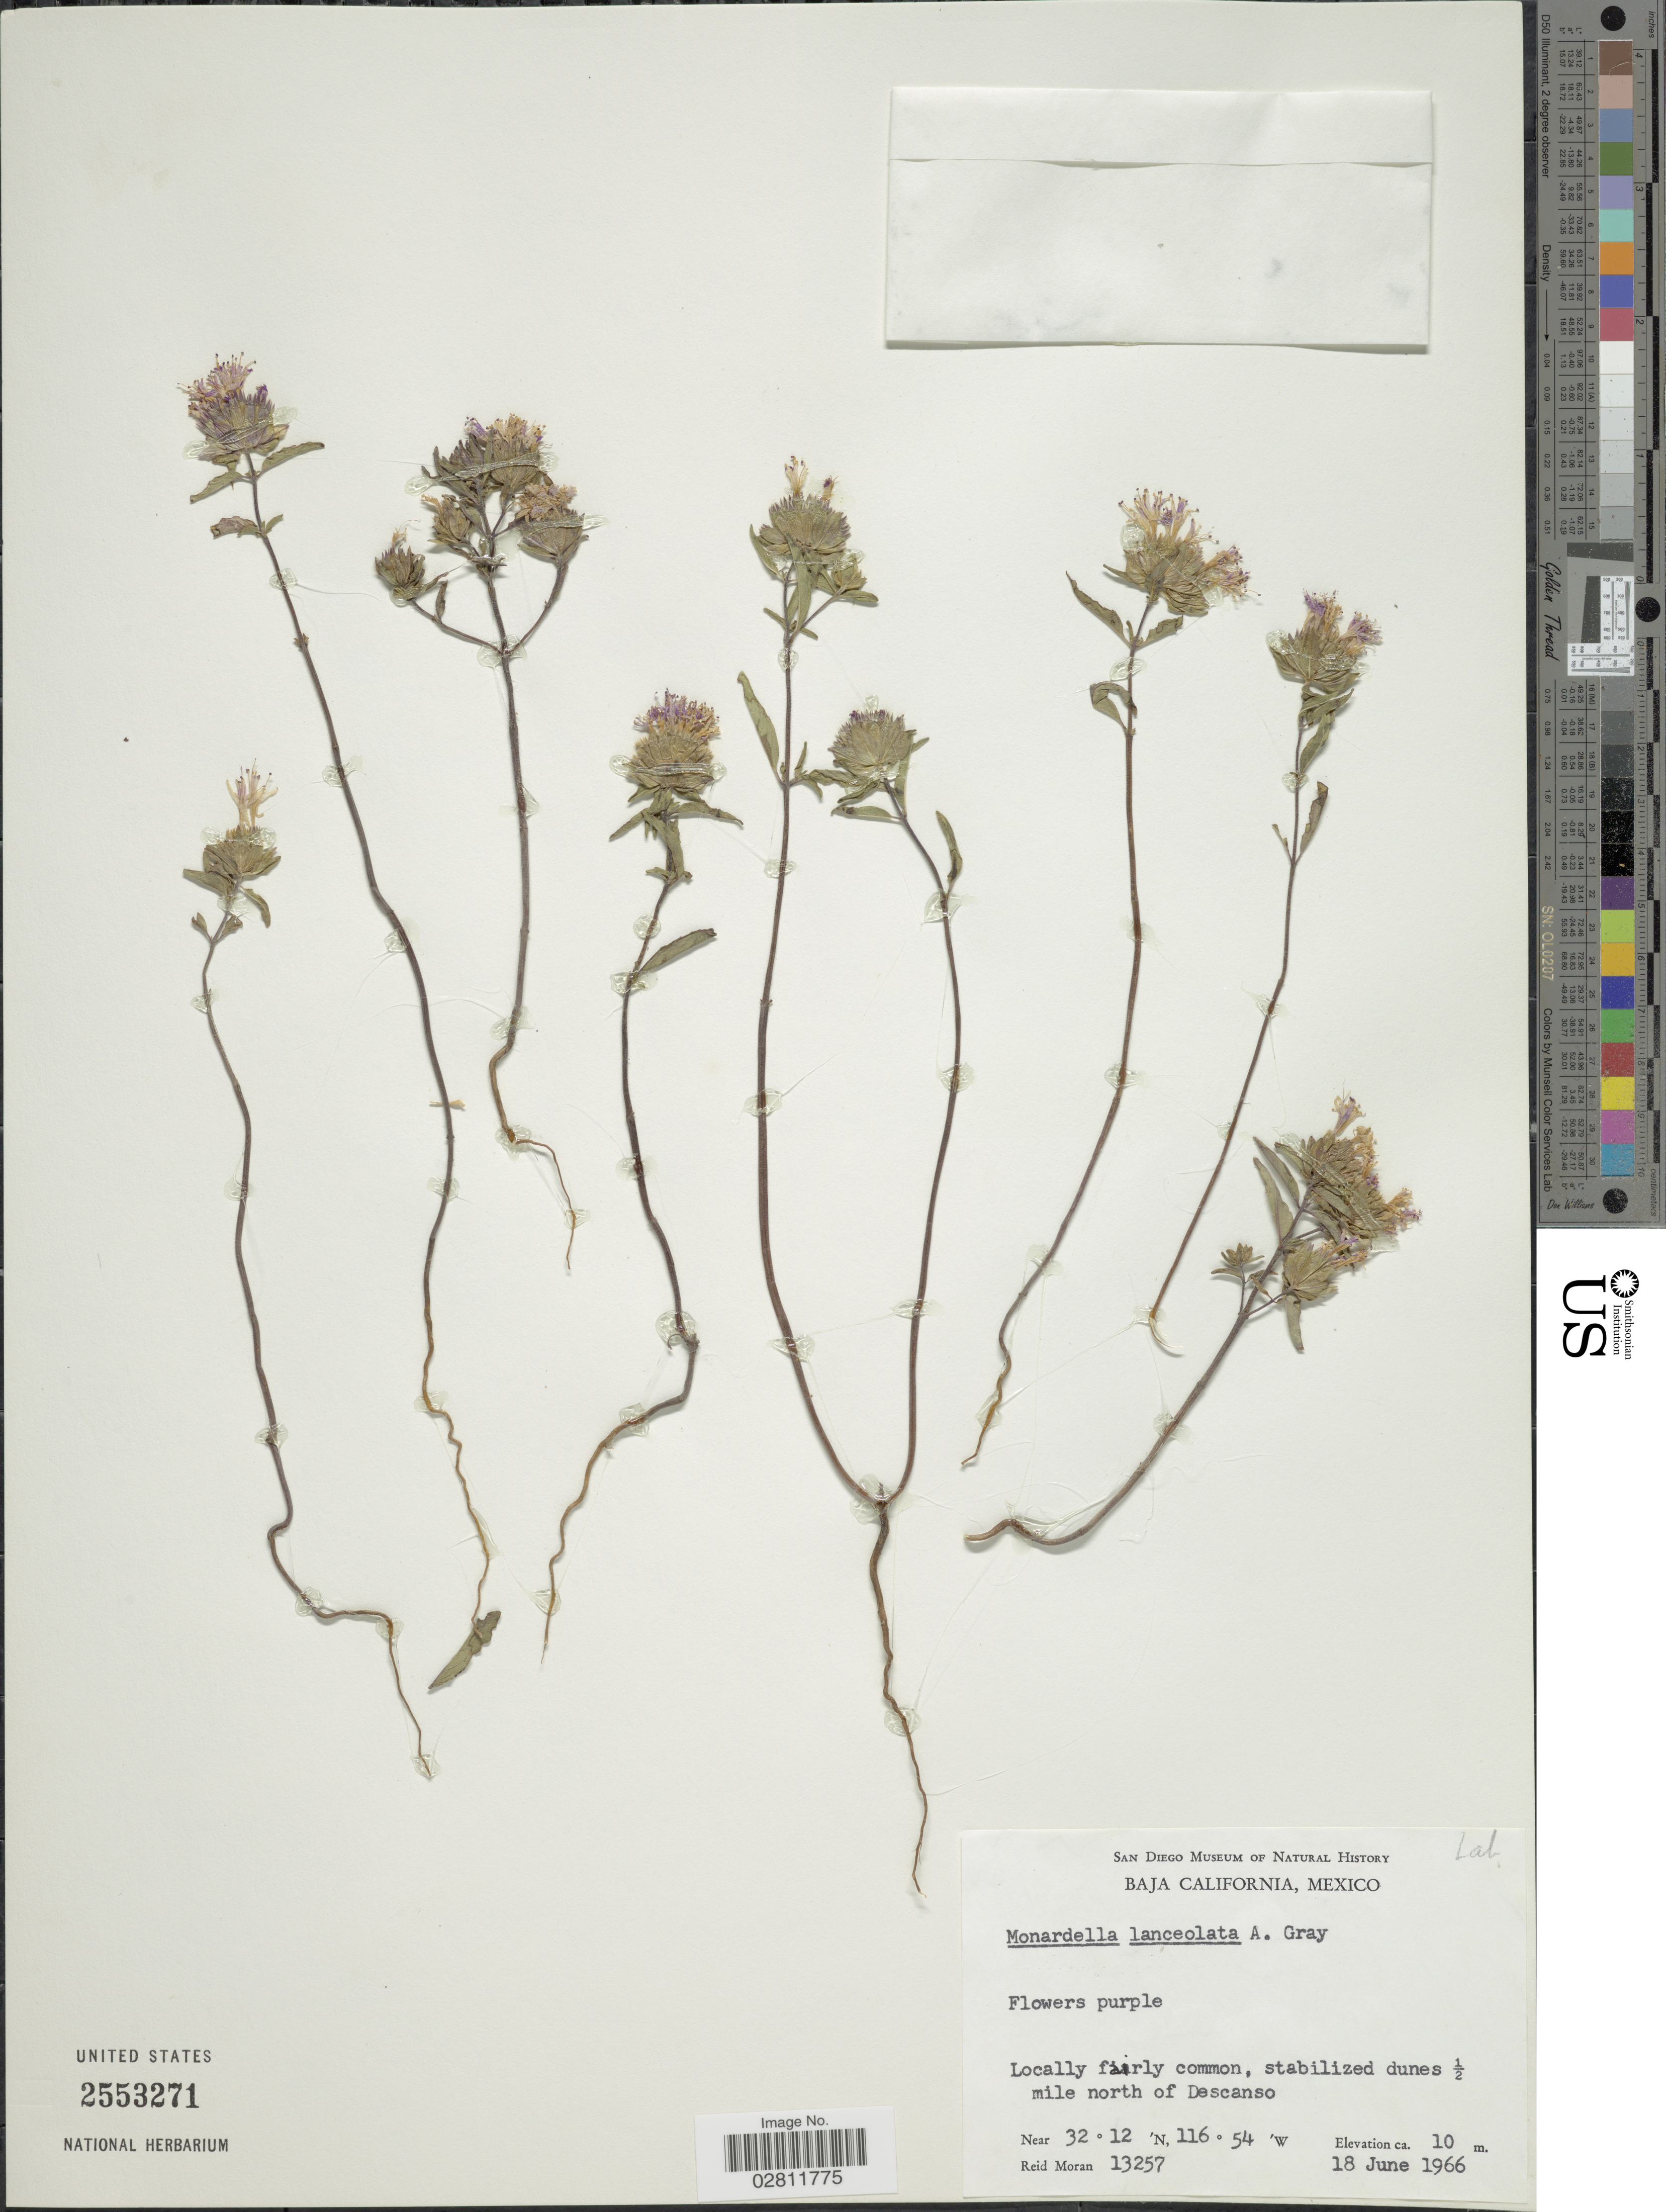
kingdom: Plantae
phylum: Tracheophyta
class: Magnoliopsida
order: Lamiales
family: Lamiaceae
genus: Monardella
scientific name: Monardella lanceolata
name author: A. Gray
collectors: R. V. Moran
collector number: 13257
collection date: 1966-06-18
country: Mexico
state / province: Baja California Norte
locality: Locally fairly common, stabilized dunes ½ mile north of Descano.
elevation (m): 10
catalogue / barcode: US 2553271